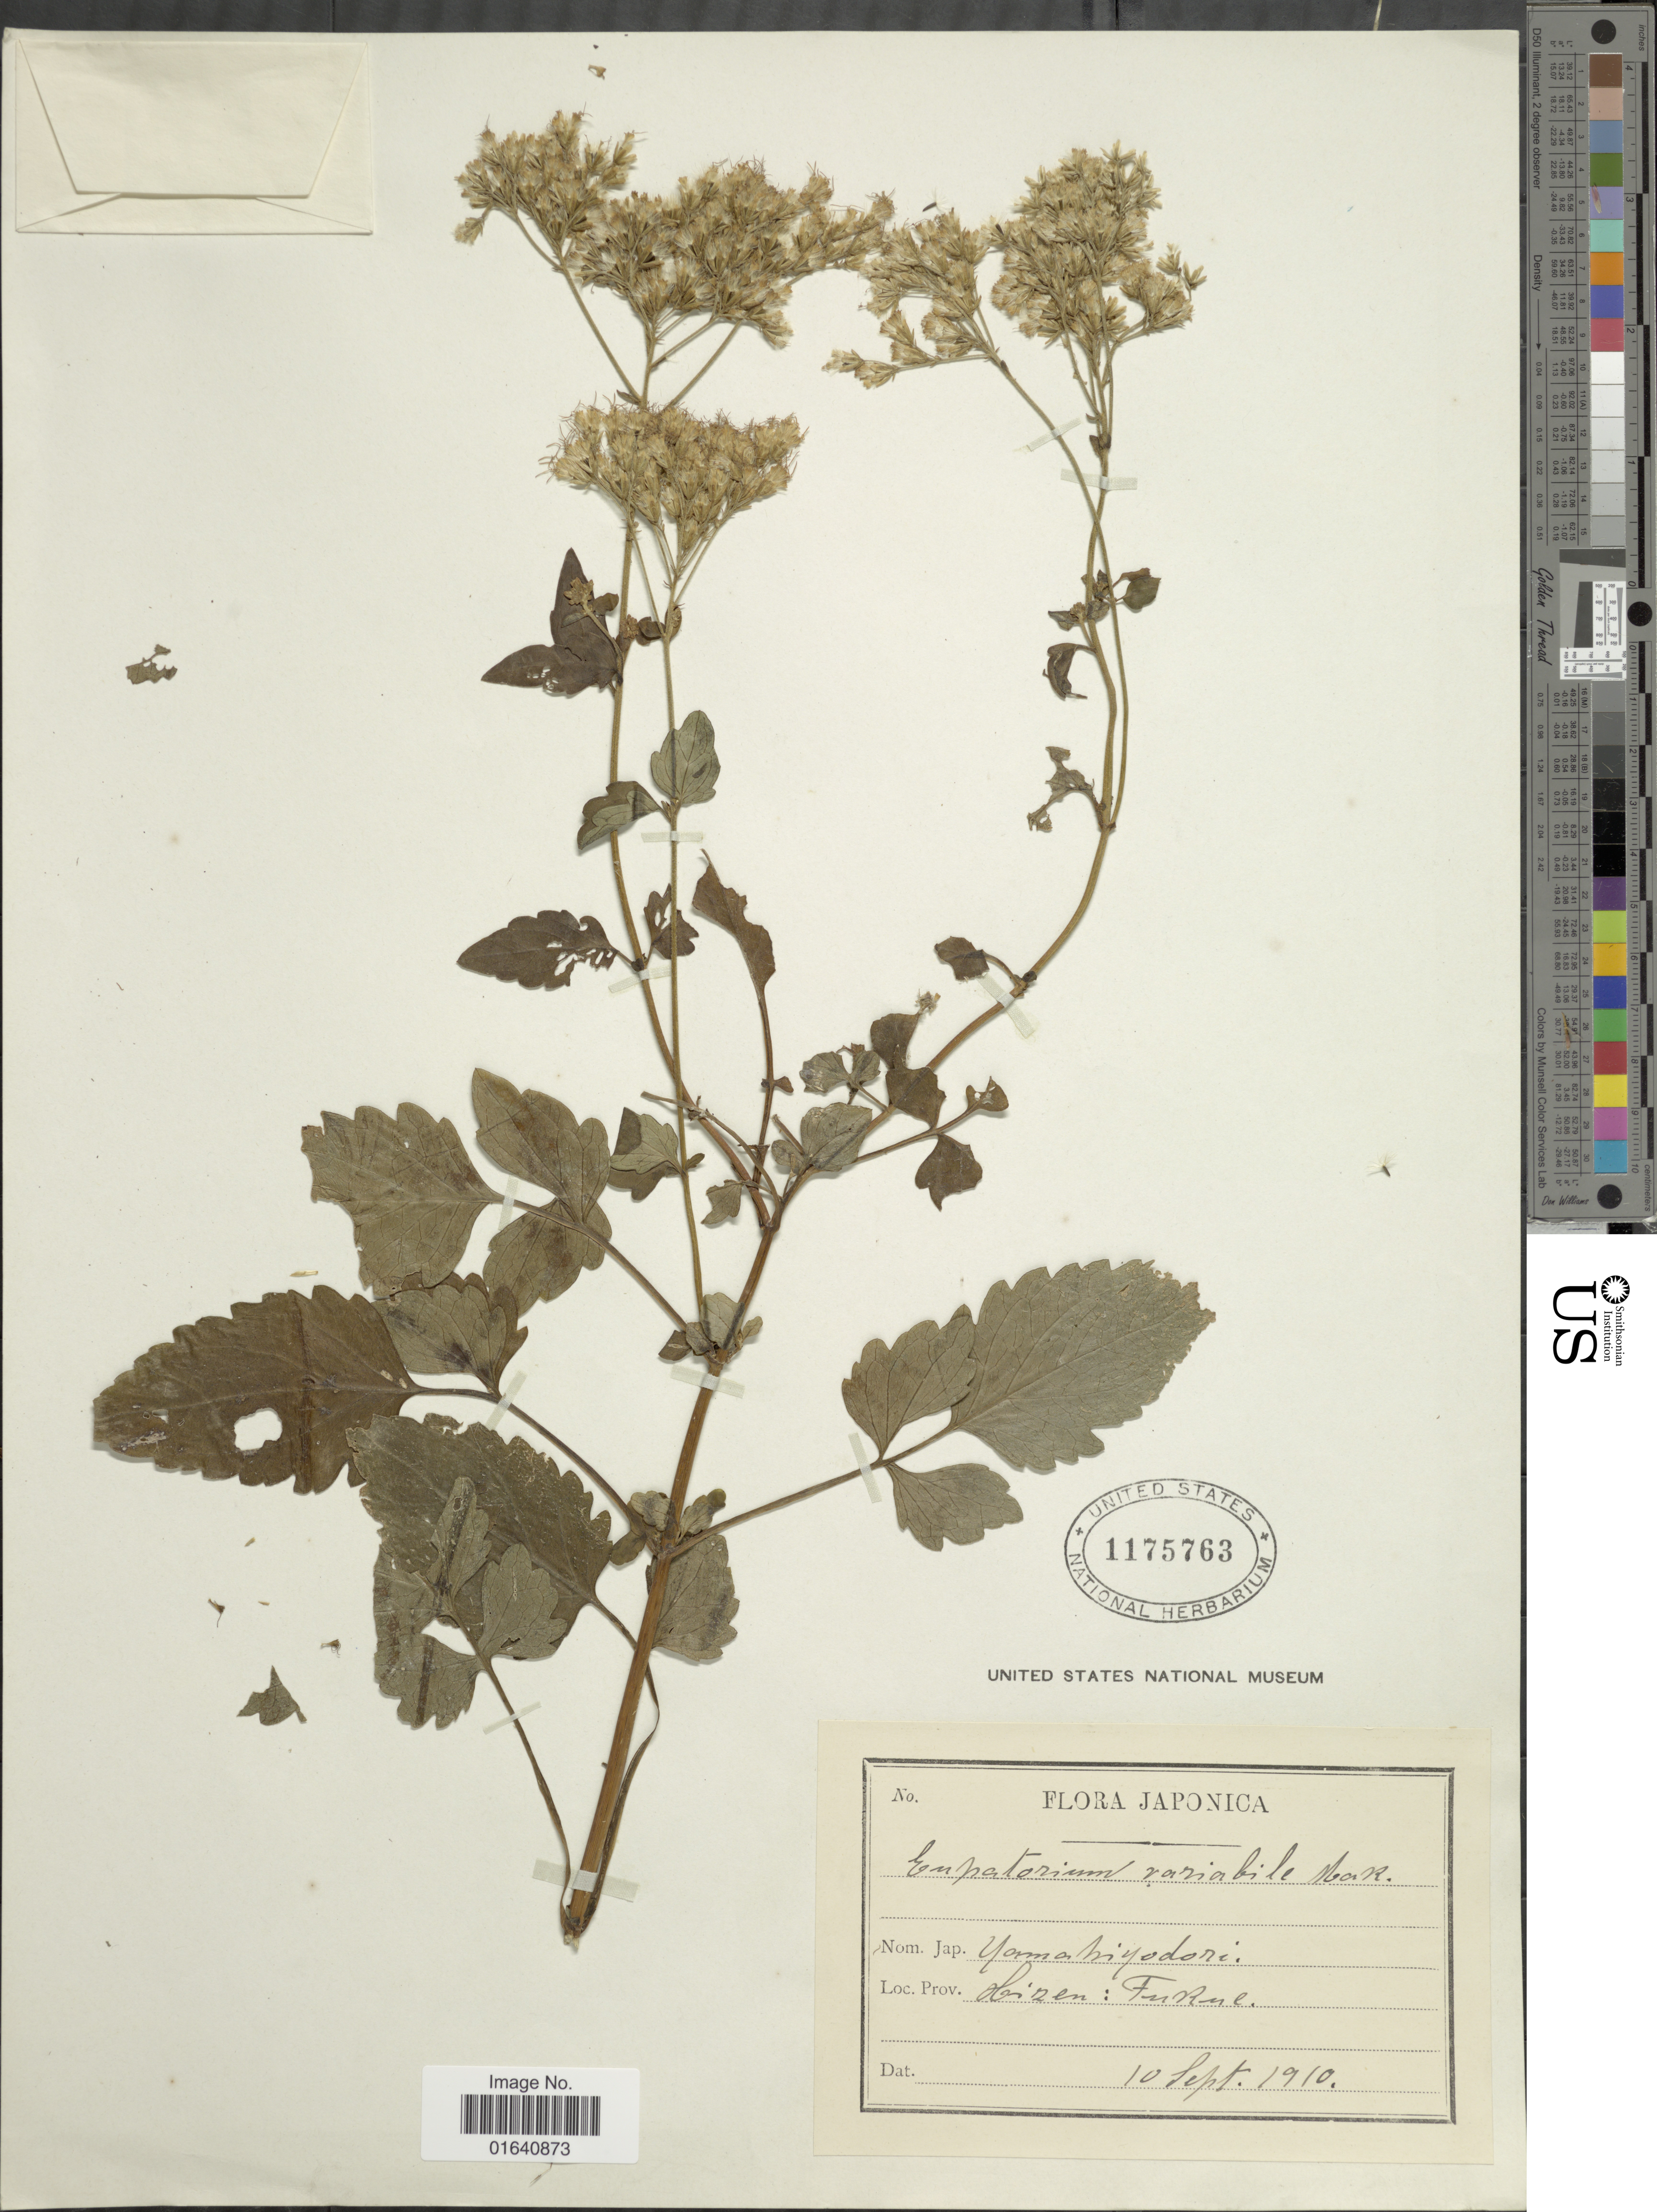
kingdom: Plantae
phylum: Tracheophyta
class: Magnoliopsida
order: Asterales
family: Asteraceae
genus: Eupatorium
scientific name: Eupatorium variabilis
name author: Makino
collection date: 1910-09-10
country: Japan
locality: Hizen: Fukue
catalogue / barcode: US 1175763